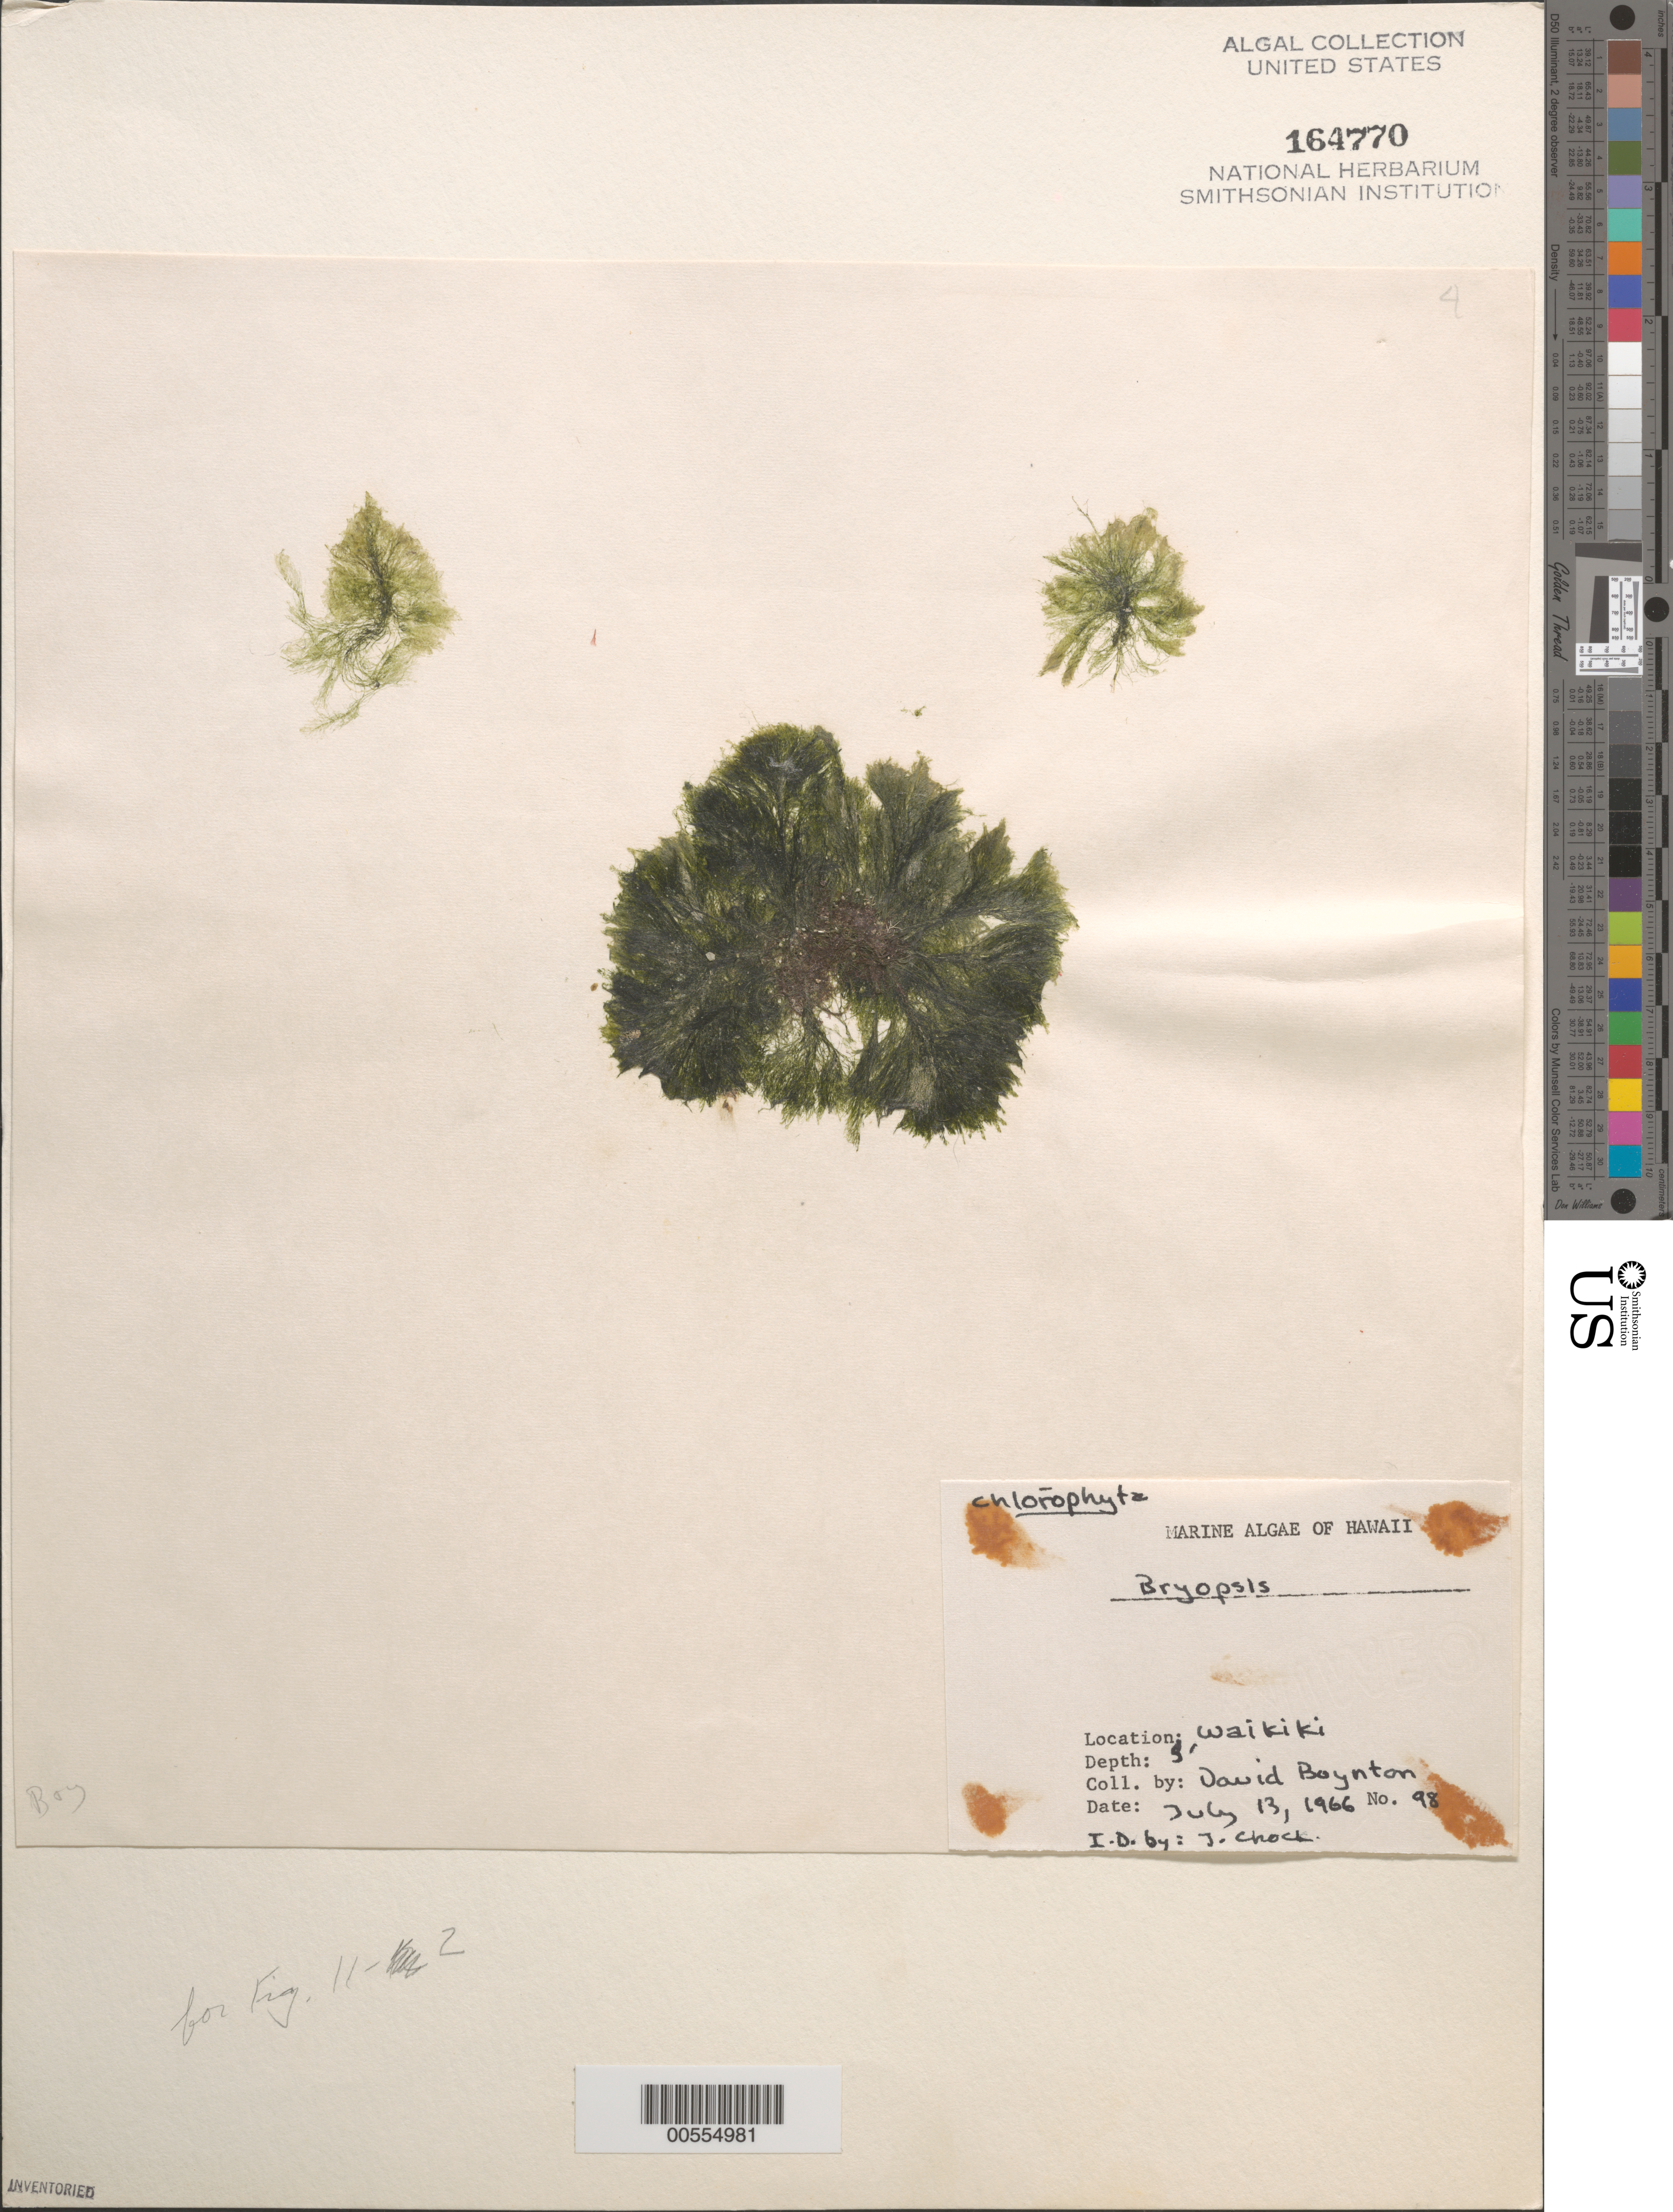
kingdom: Plantae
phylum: Chlorophyta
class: Ulvophyceae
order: Bryopsidales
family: Bryopsidaceae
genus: Bryopsis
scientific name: Bryopsis sp.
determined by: Chock, J.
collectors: D. Boynton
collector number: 98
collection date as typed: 13 Jul 1966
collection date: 1966-07-13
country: United States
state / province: Hawaii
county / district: Honolulu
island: Oahu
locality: Waikiki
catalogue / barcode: US 164770